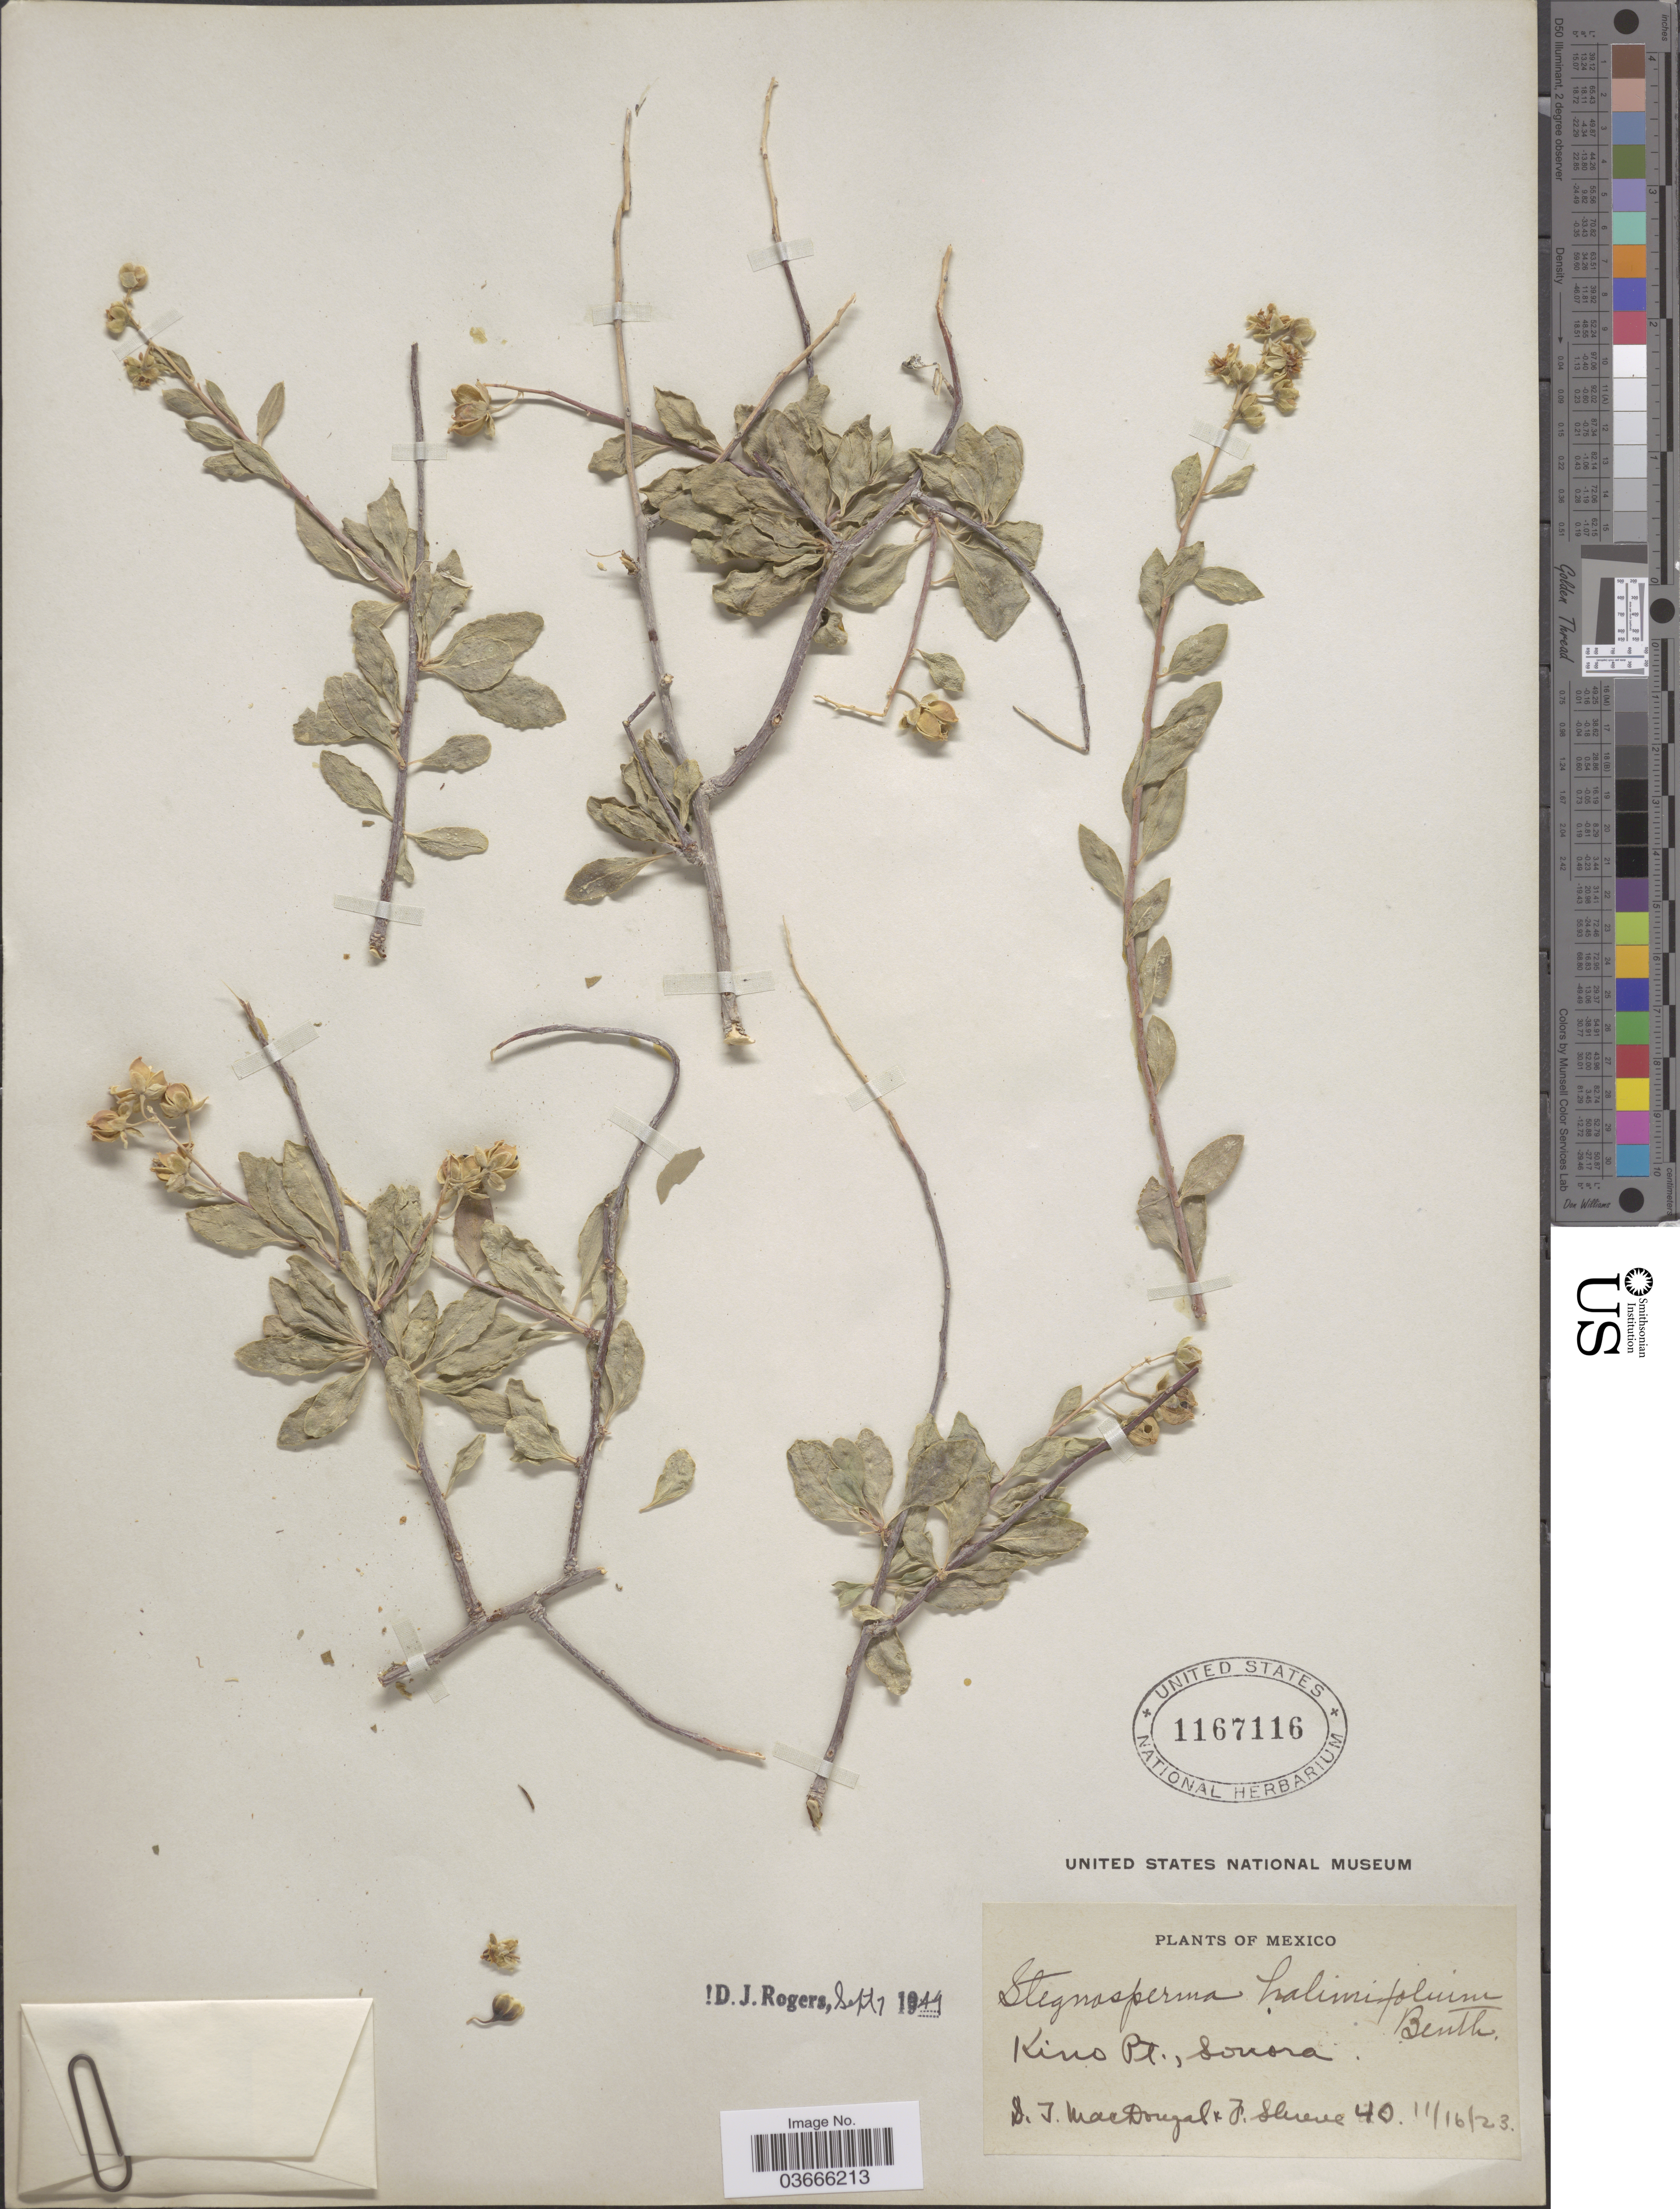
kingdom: Plantae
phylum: Tracheophyta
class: Magnoliopsida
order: Caryophyllales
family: Stegnospermataceae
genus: Stegnosperma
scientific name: Stegnosperma halimifolium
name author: Benth.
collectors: D. T. MacDougal & F. Shreve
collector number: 40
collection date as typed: Transcribed d/m/y: 16/11/23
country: Mexico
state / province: Sonora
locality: Kino Pt.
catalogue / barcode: US 1167116